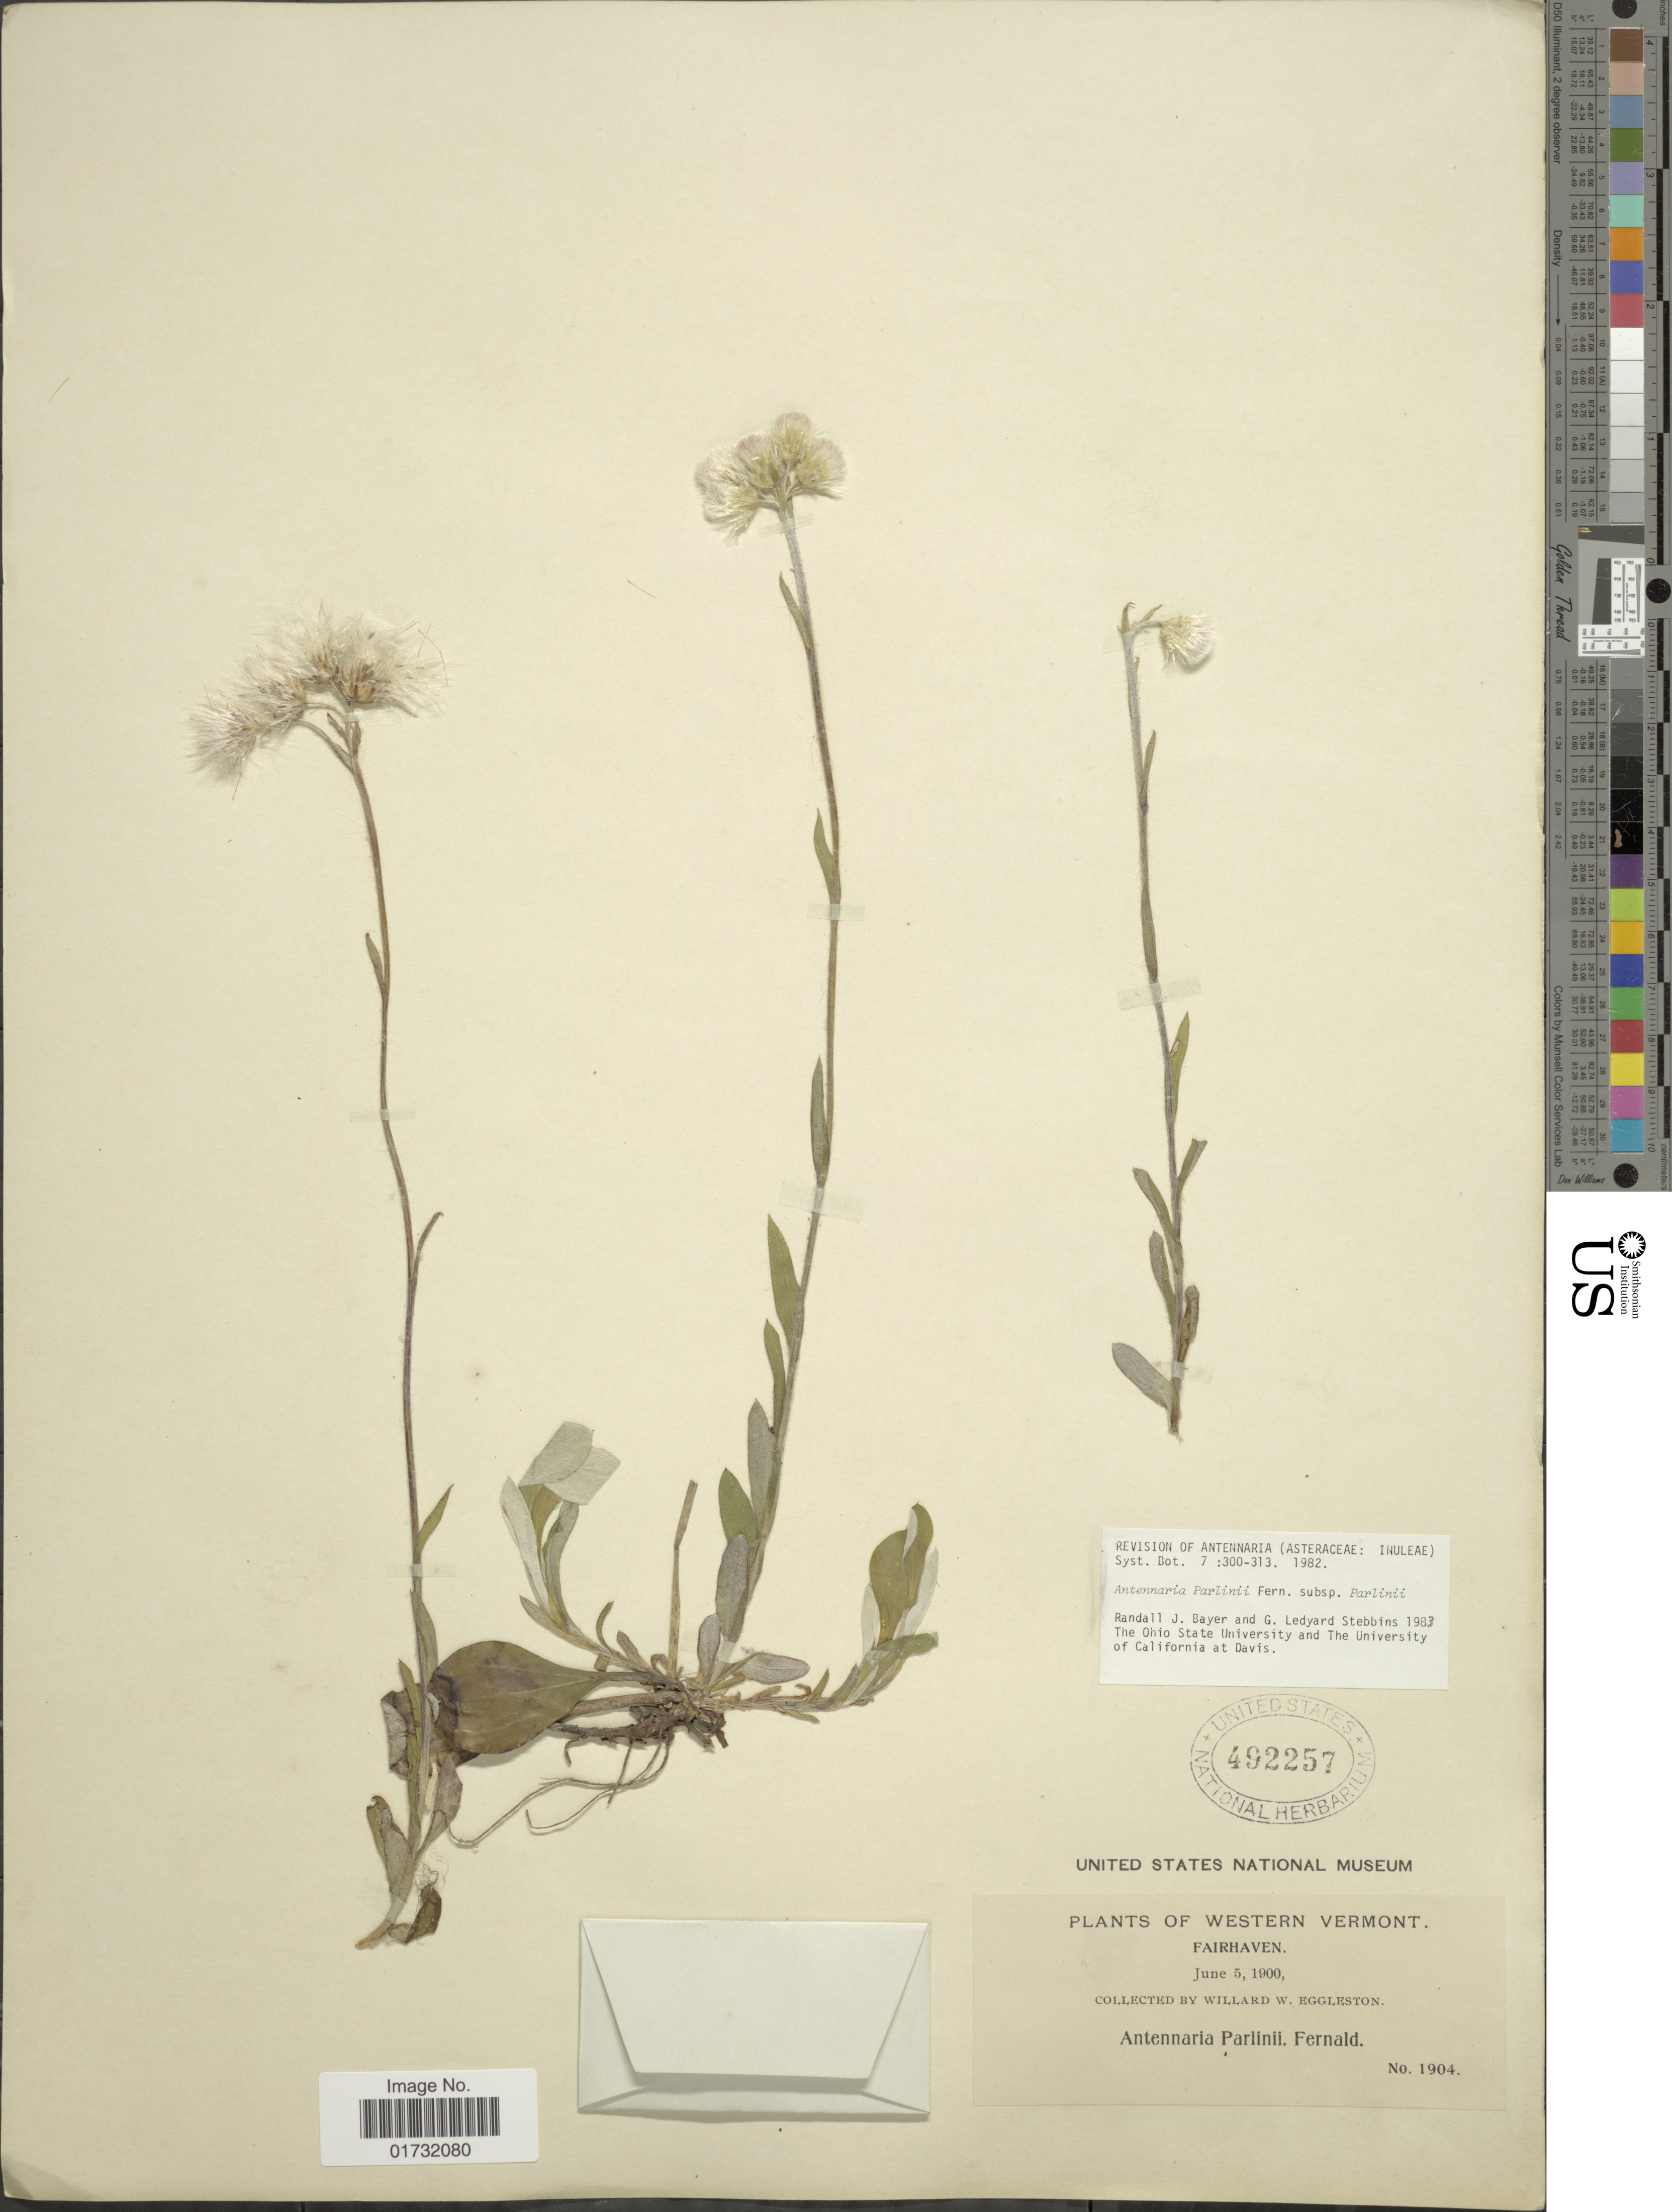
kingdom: Plantae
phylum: Tracheophyta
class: Magnoliopsida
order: Asterales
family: Asteraceae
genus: Antennaria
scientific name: Antennaria parlinii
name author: Fernald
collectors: W. W. Eggleston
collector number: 1904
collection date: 1900-06-05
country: United States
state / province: Vermont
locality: Western Vermont. Fairhaven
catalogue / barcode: US 492257